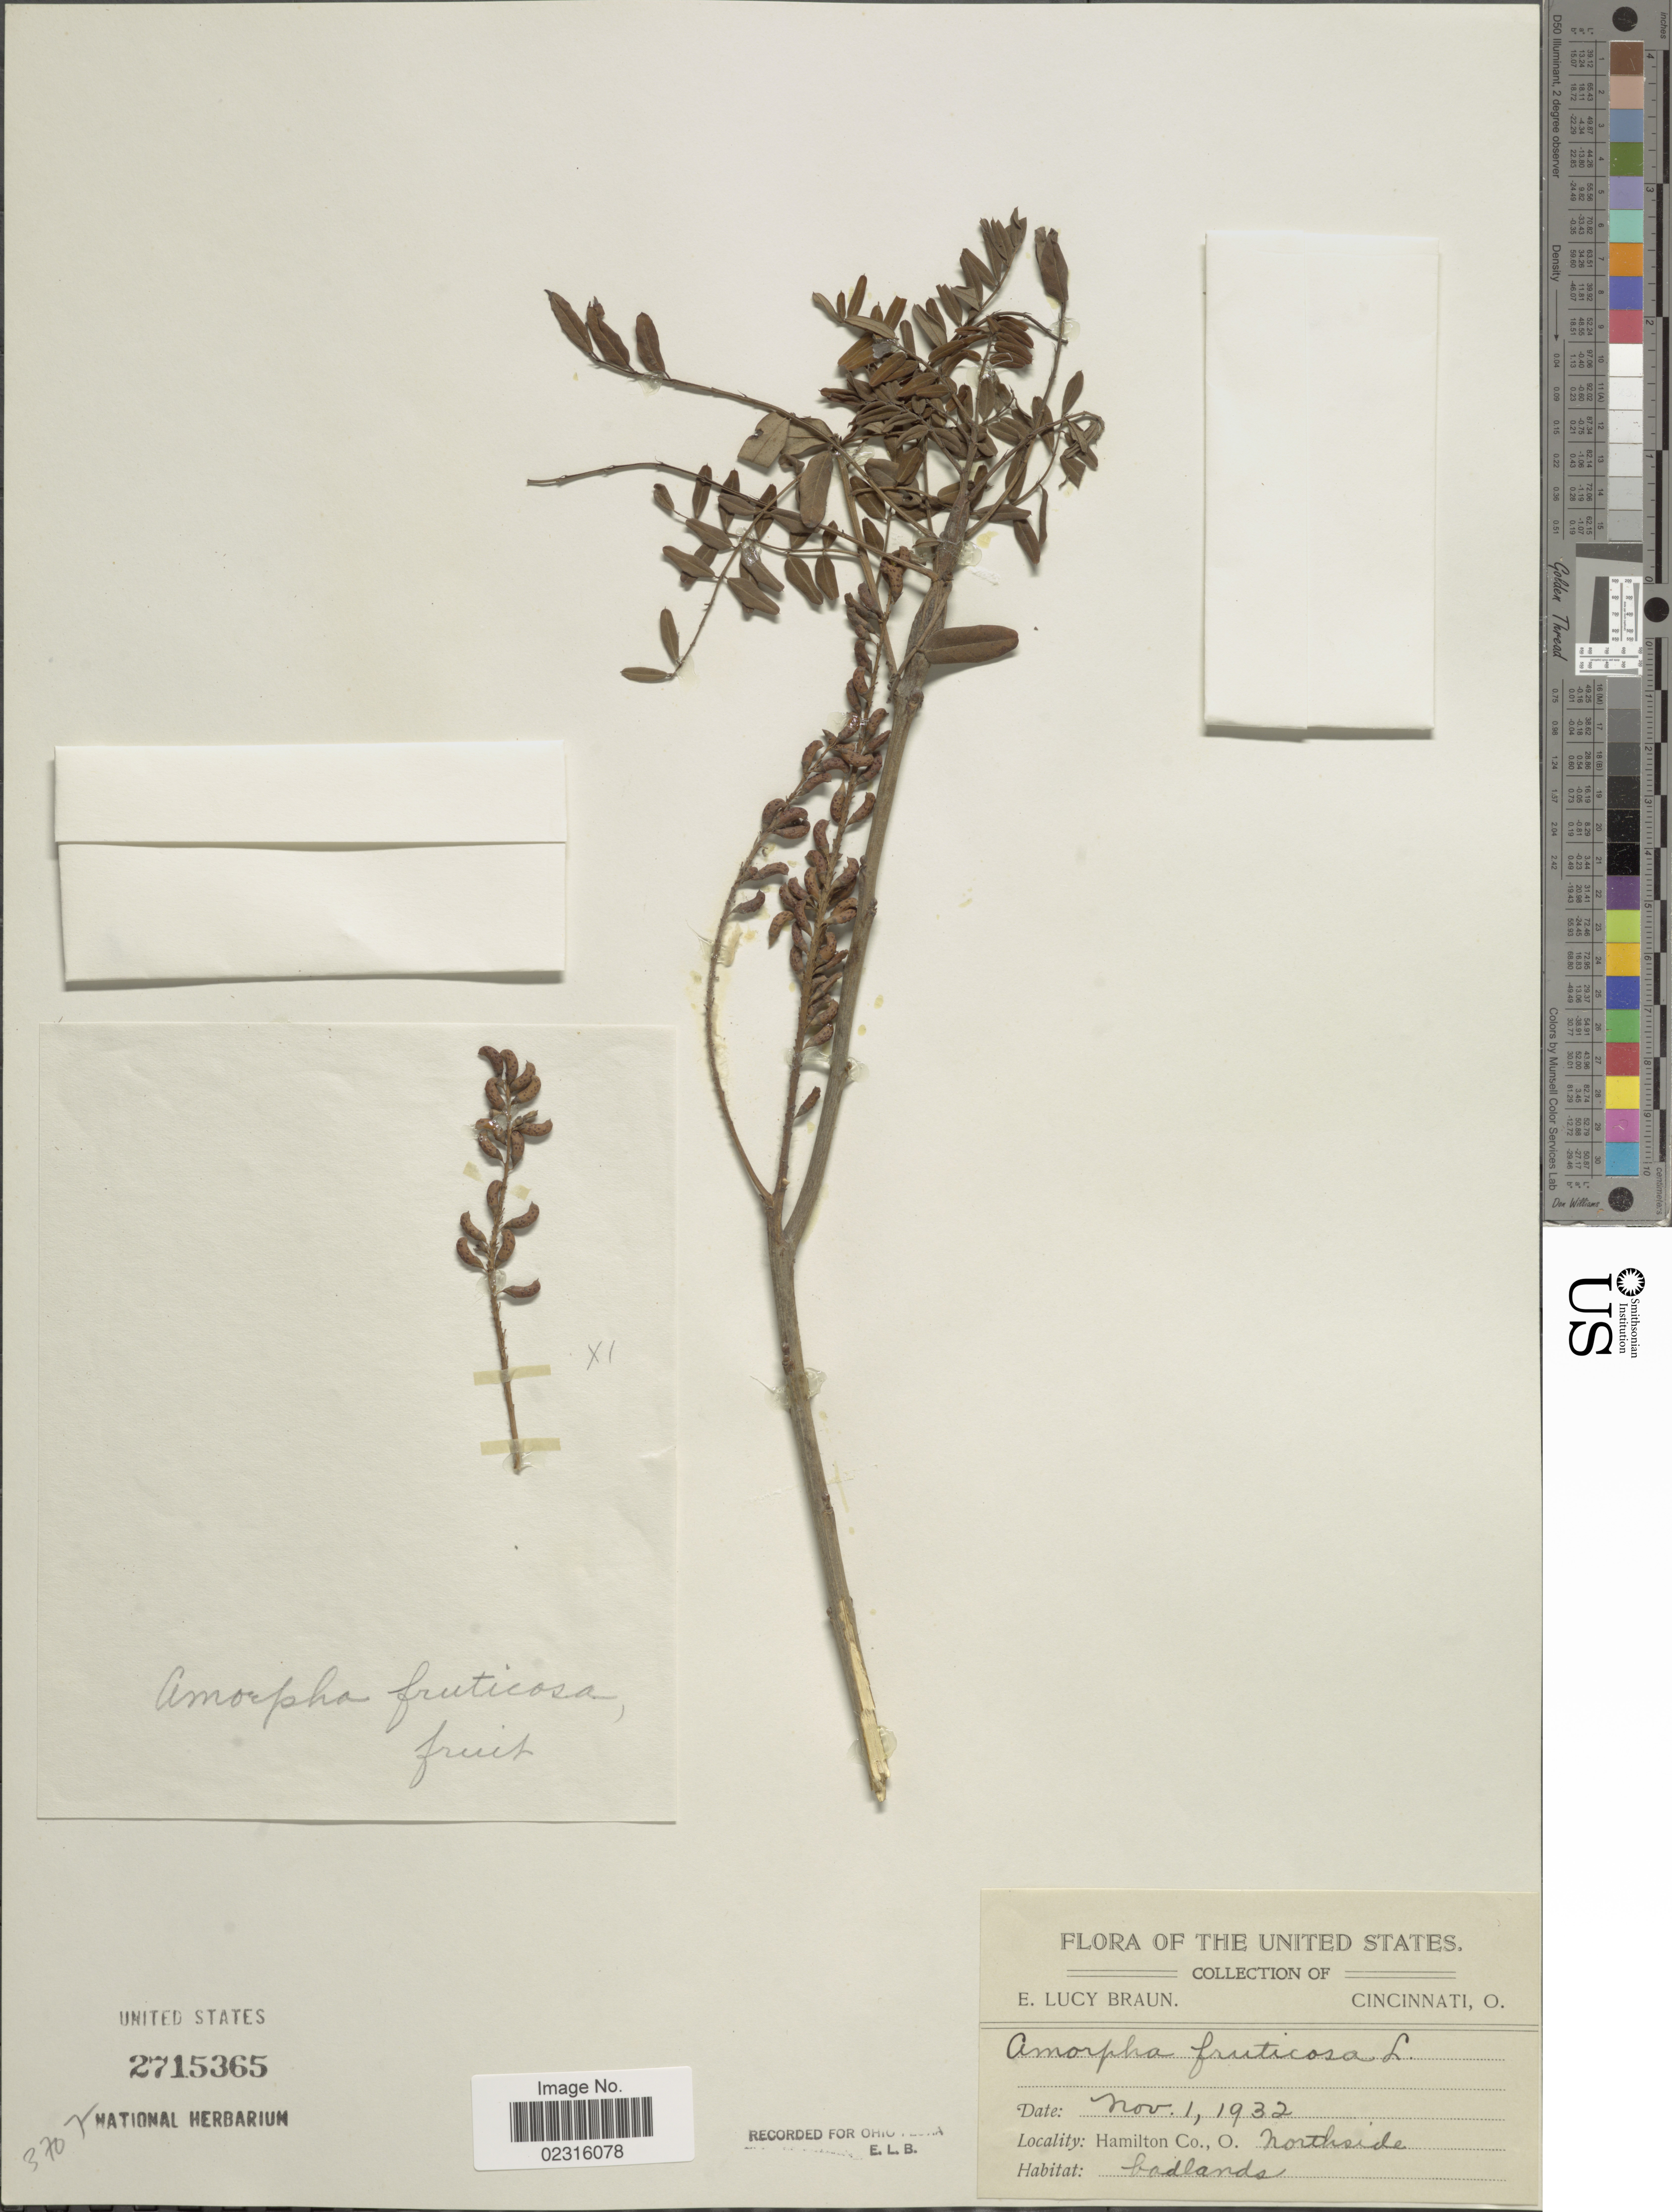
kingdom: Plantae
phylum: Tracheophyta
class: Magnoliopsida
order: Fabales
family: Fabaceae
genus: Amorpha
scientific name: Amorpha fruticosa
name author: L.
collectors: E. L. Braun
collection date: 1932-11-01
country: United States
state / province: Ohio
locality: Hamilton Co., Northside, badlands.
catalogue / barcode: US 2715365